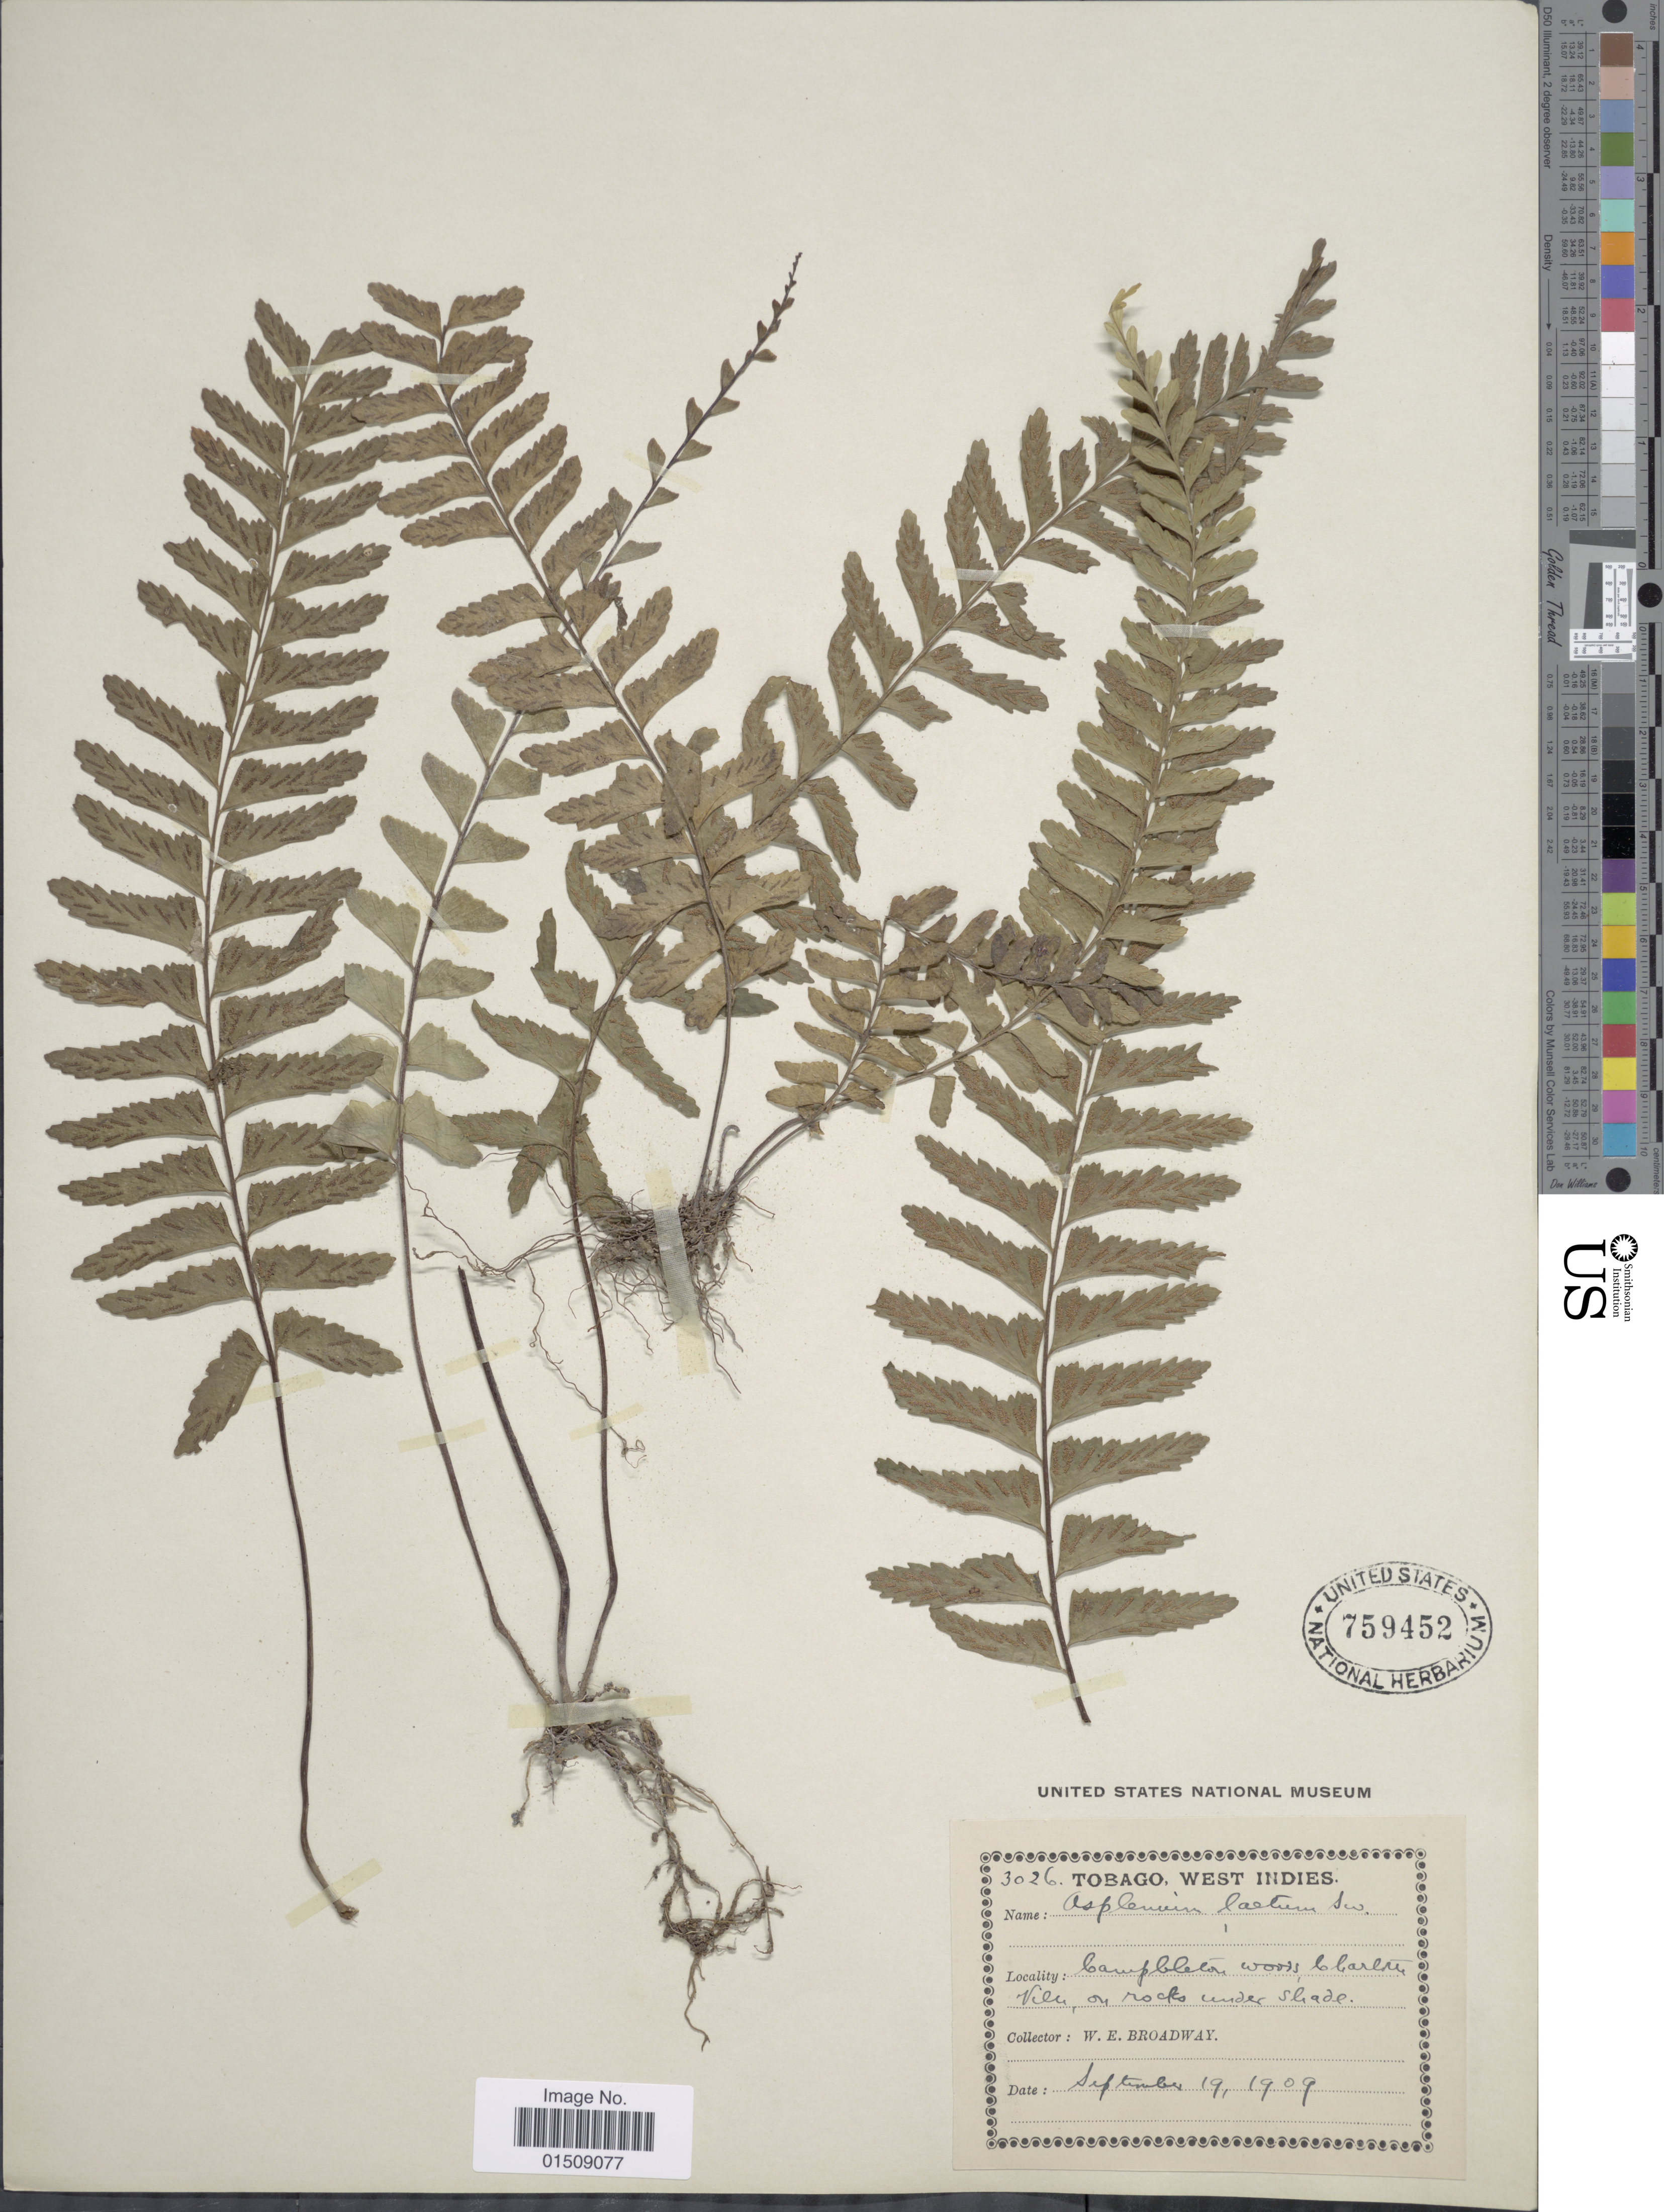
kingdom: Plantae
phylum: Tracheophyta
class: Polypodiopsida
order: Polypodiales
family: Aspleniaceae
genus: Asplenium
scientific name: Asplenium laetum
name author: Sw.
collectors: W. E. Broadway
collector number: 3026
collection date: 1909-09-19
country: Trinidad and Tobago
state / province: Tobago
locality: West Indies, Cambleton woods, Charlotteville, on rocks under shade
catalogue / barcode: US 759452